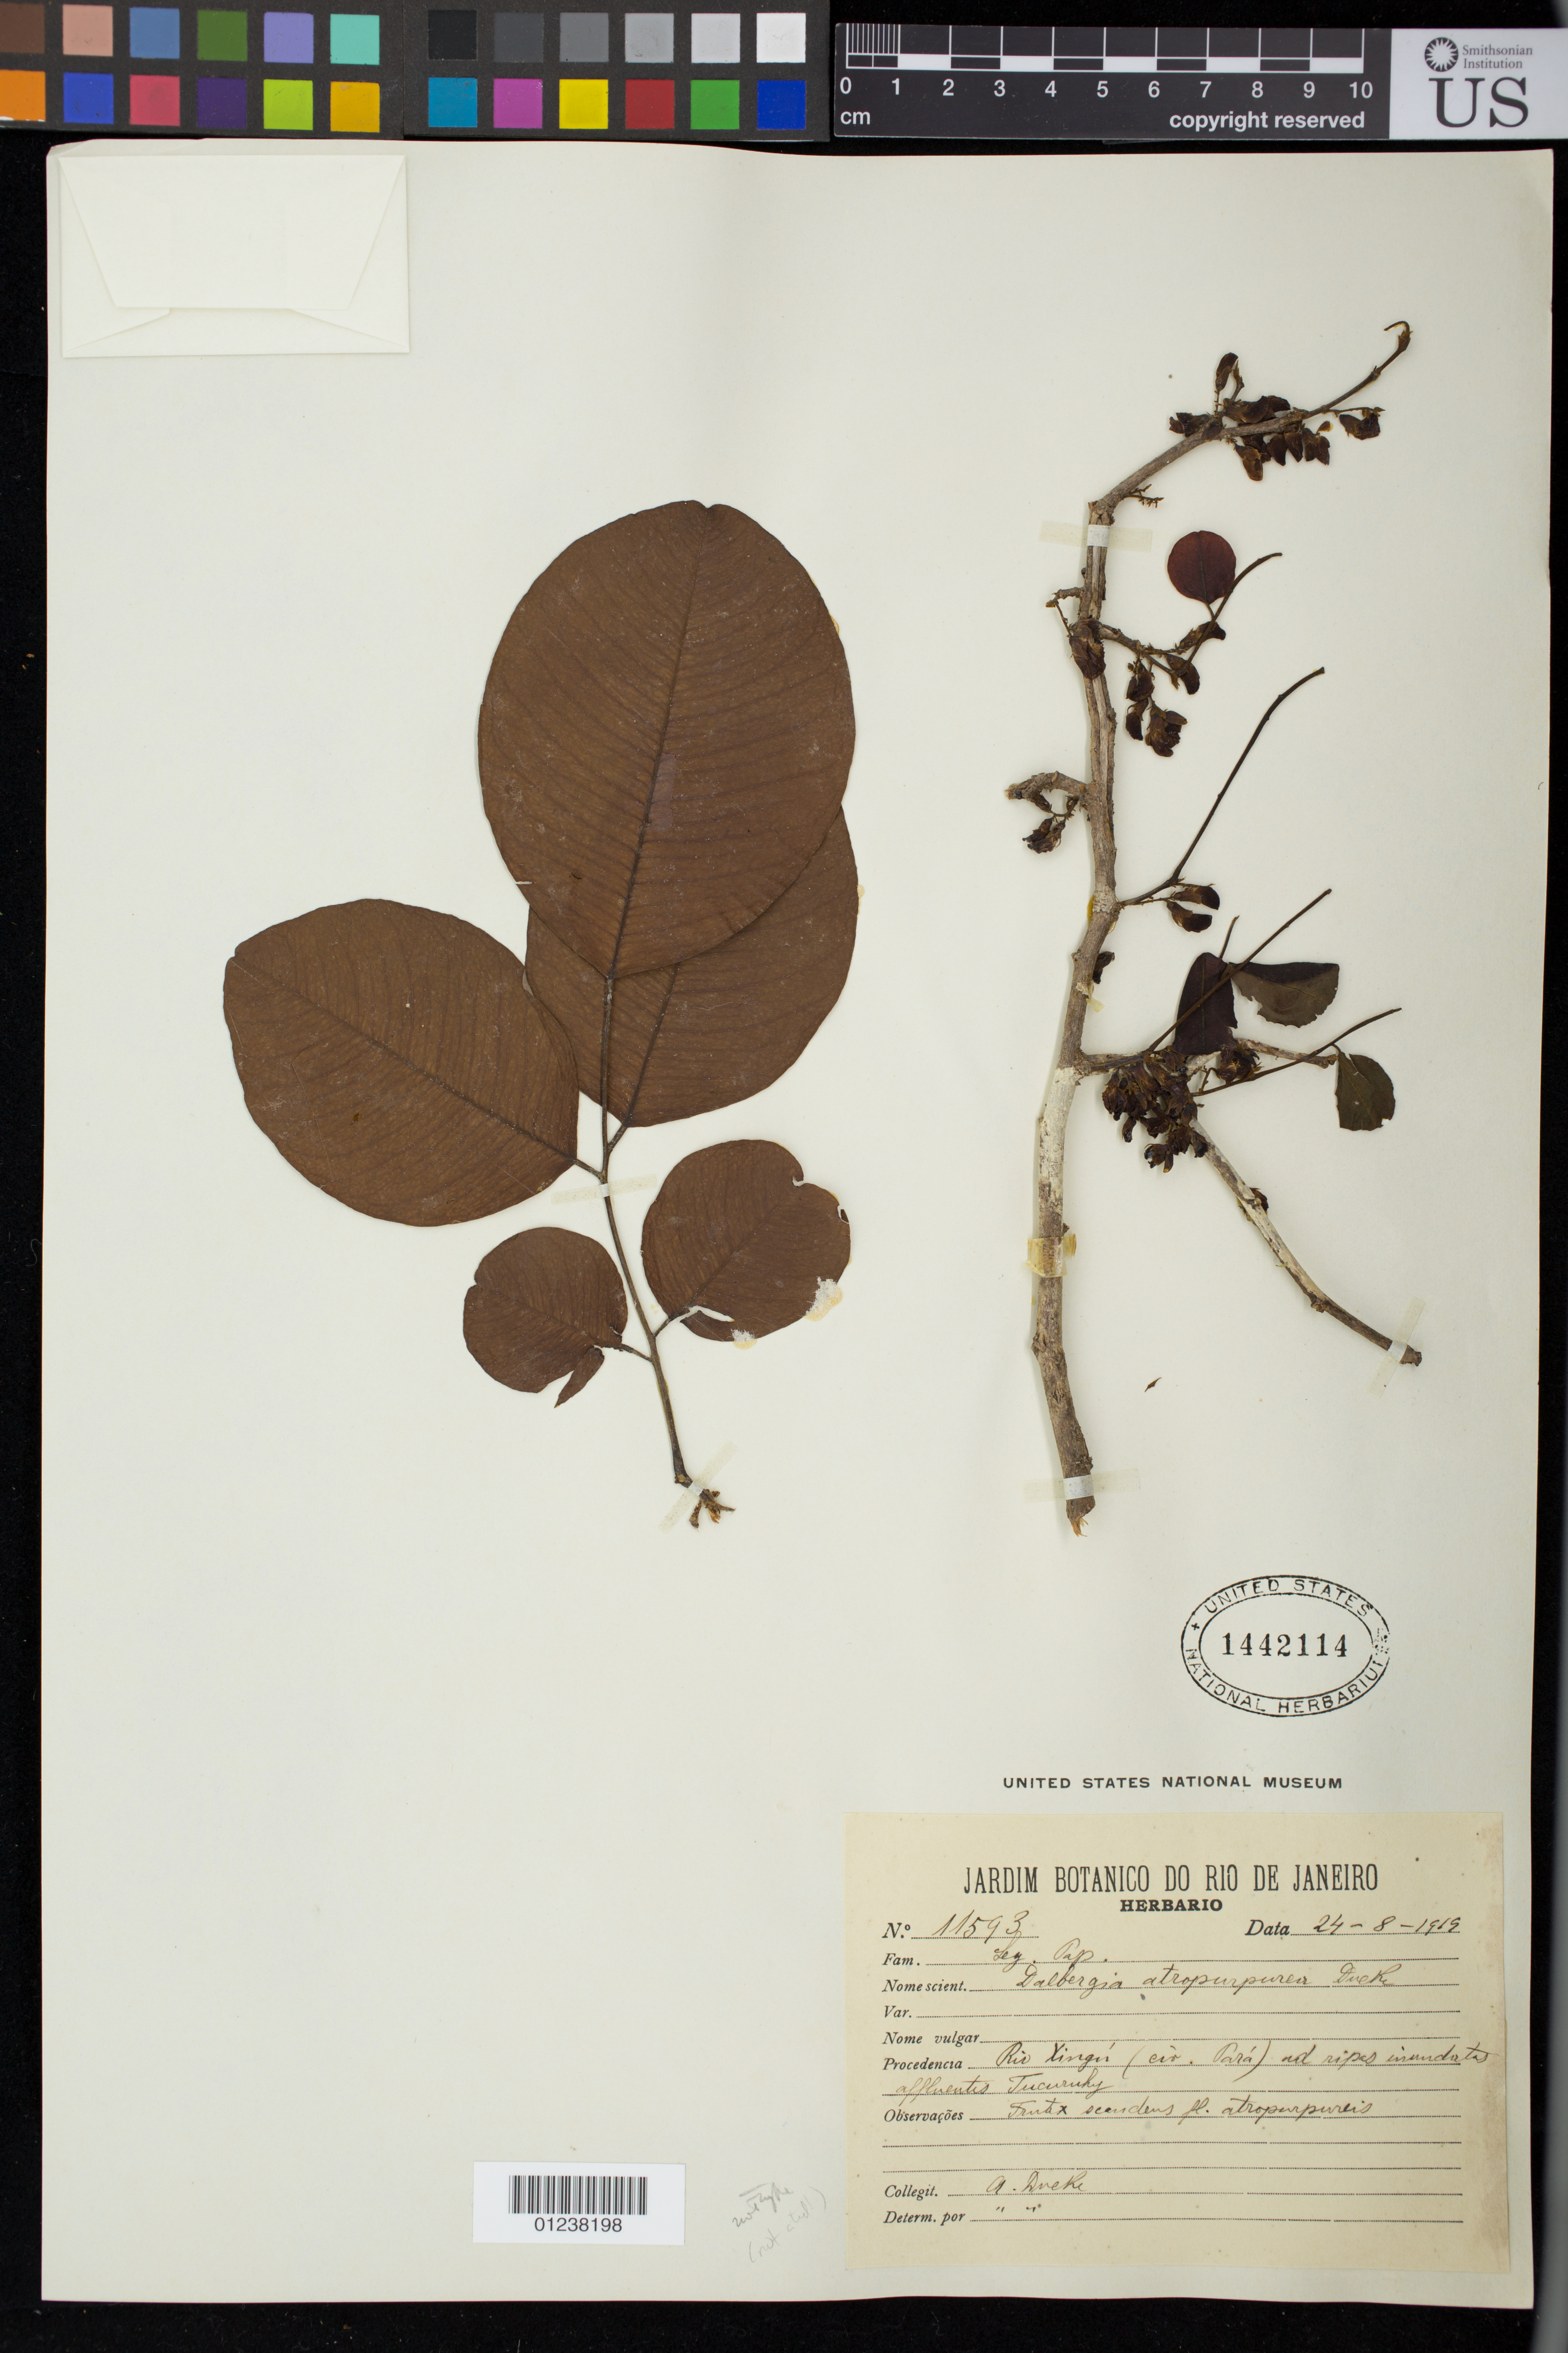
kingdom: Plantae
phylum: Tracheophyta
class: Magnoliopsida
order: Fabales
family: Fabaceae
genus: Dalbergia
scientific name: Dalbergia glauca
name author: (Desv.) Amshoff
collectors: A. Ducke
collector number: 11593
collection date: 1919-08-24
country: Brazil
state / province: Para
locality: Rio Xingu [Rio Bacaja] ripas inundatas affluentis Tucuruhy [Tucurui]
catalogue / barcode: US 1442114